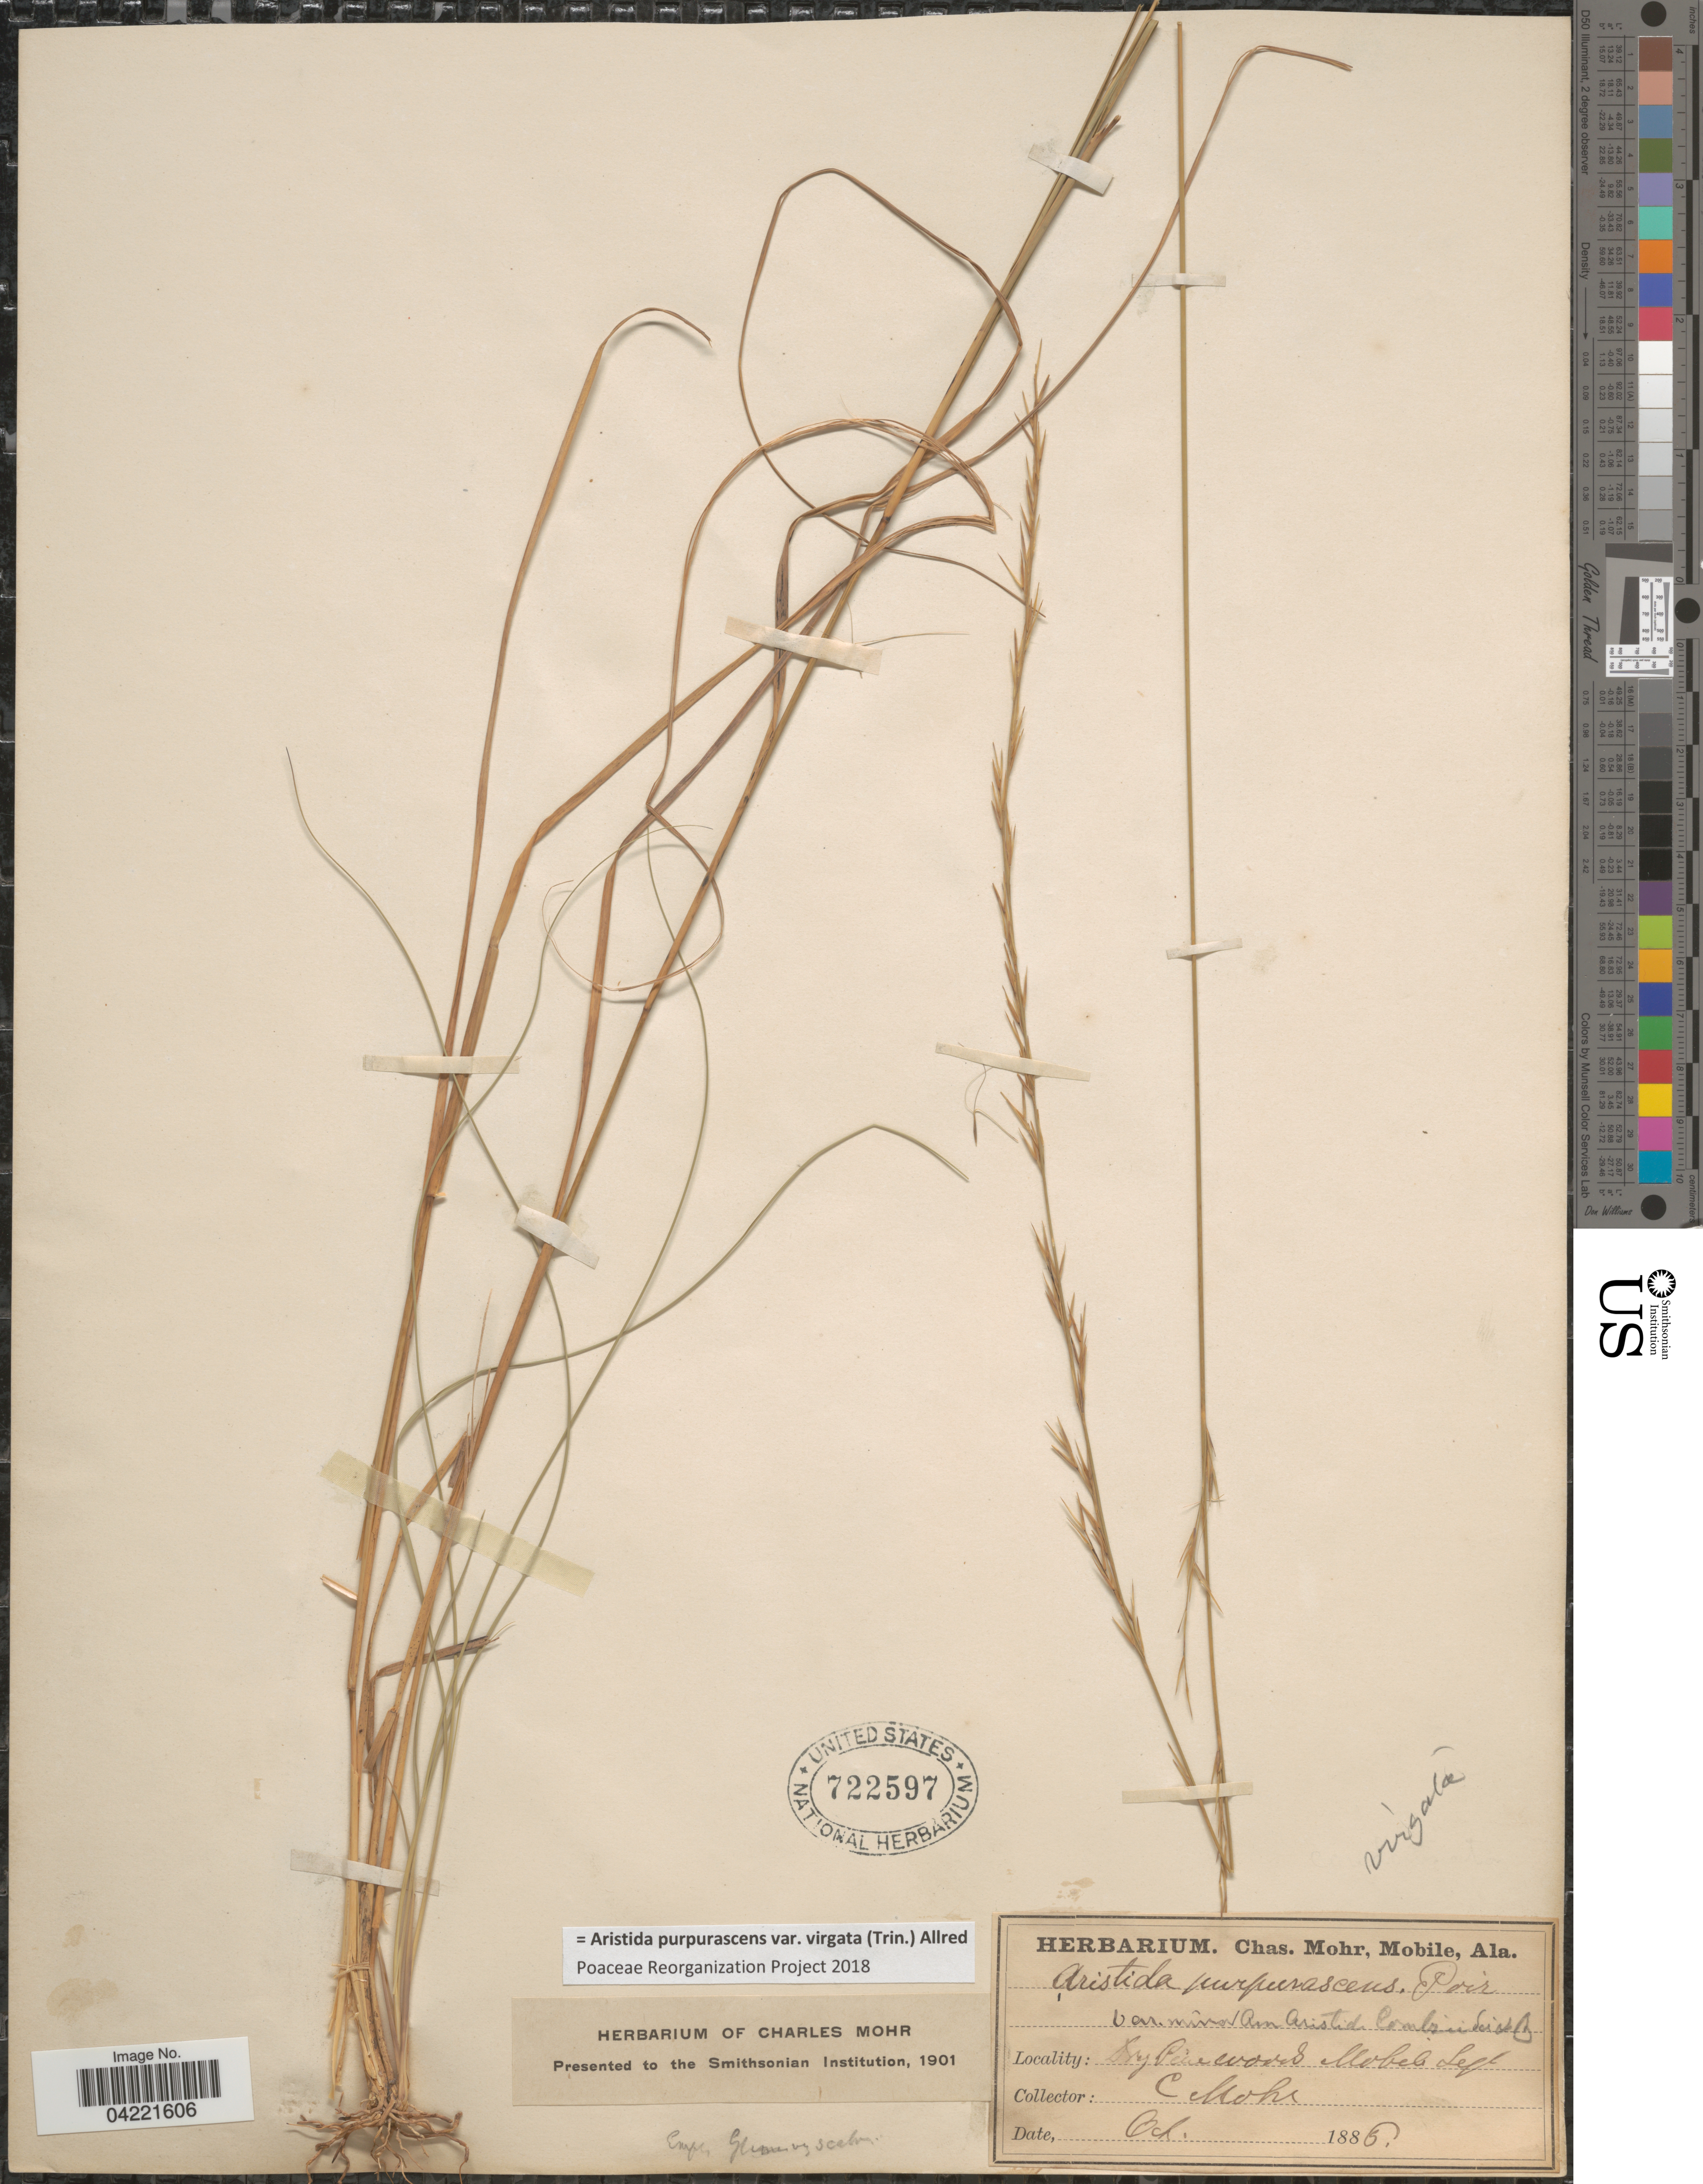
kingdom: Plantae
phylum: Tracheophyta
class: Liliopsida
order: Poales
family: Poaceae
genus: Aristida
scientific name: Aristida purpurascens var. virgata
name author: (Trin.) Allred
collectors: Mohr, C. T. (herbarium)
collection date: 1886-10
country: United States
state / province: Alabama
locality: Mobile.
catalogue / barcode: US 722597